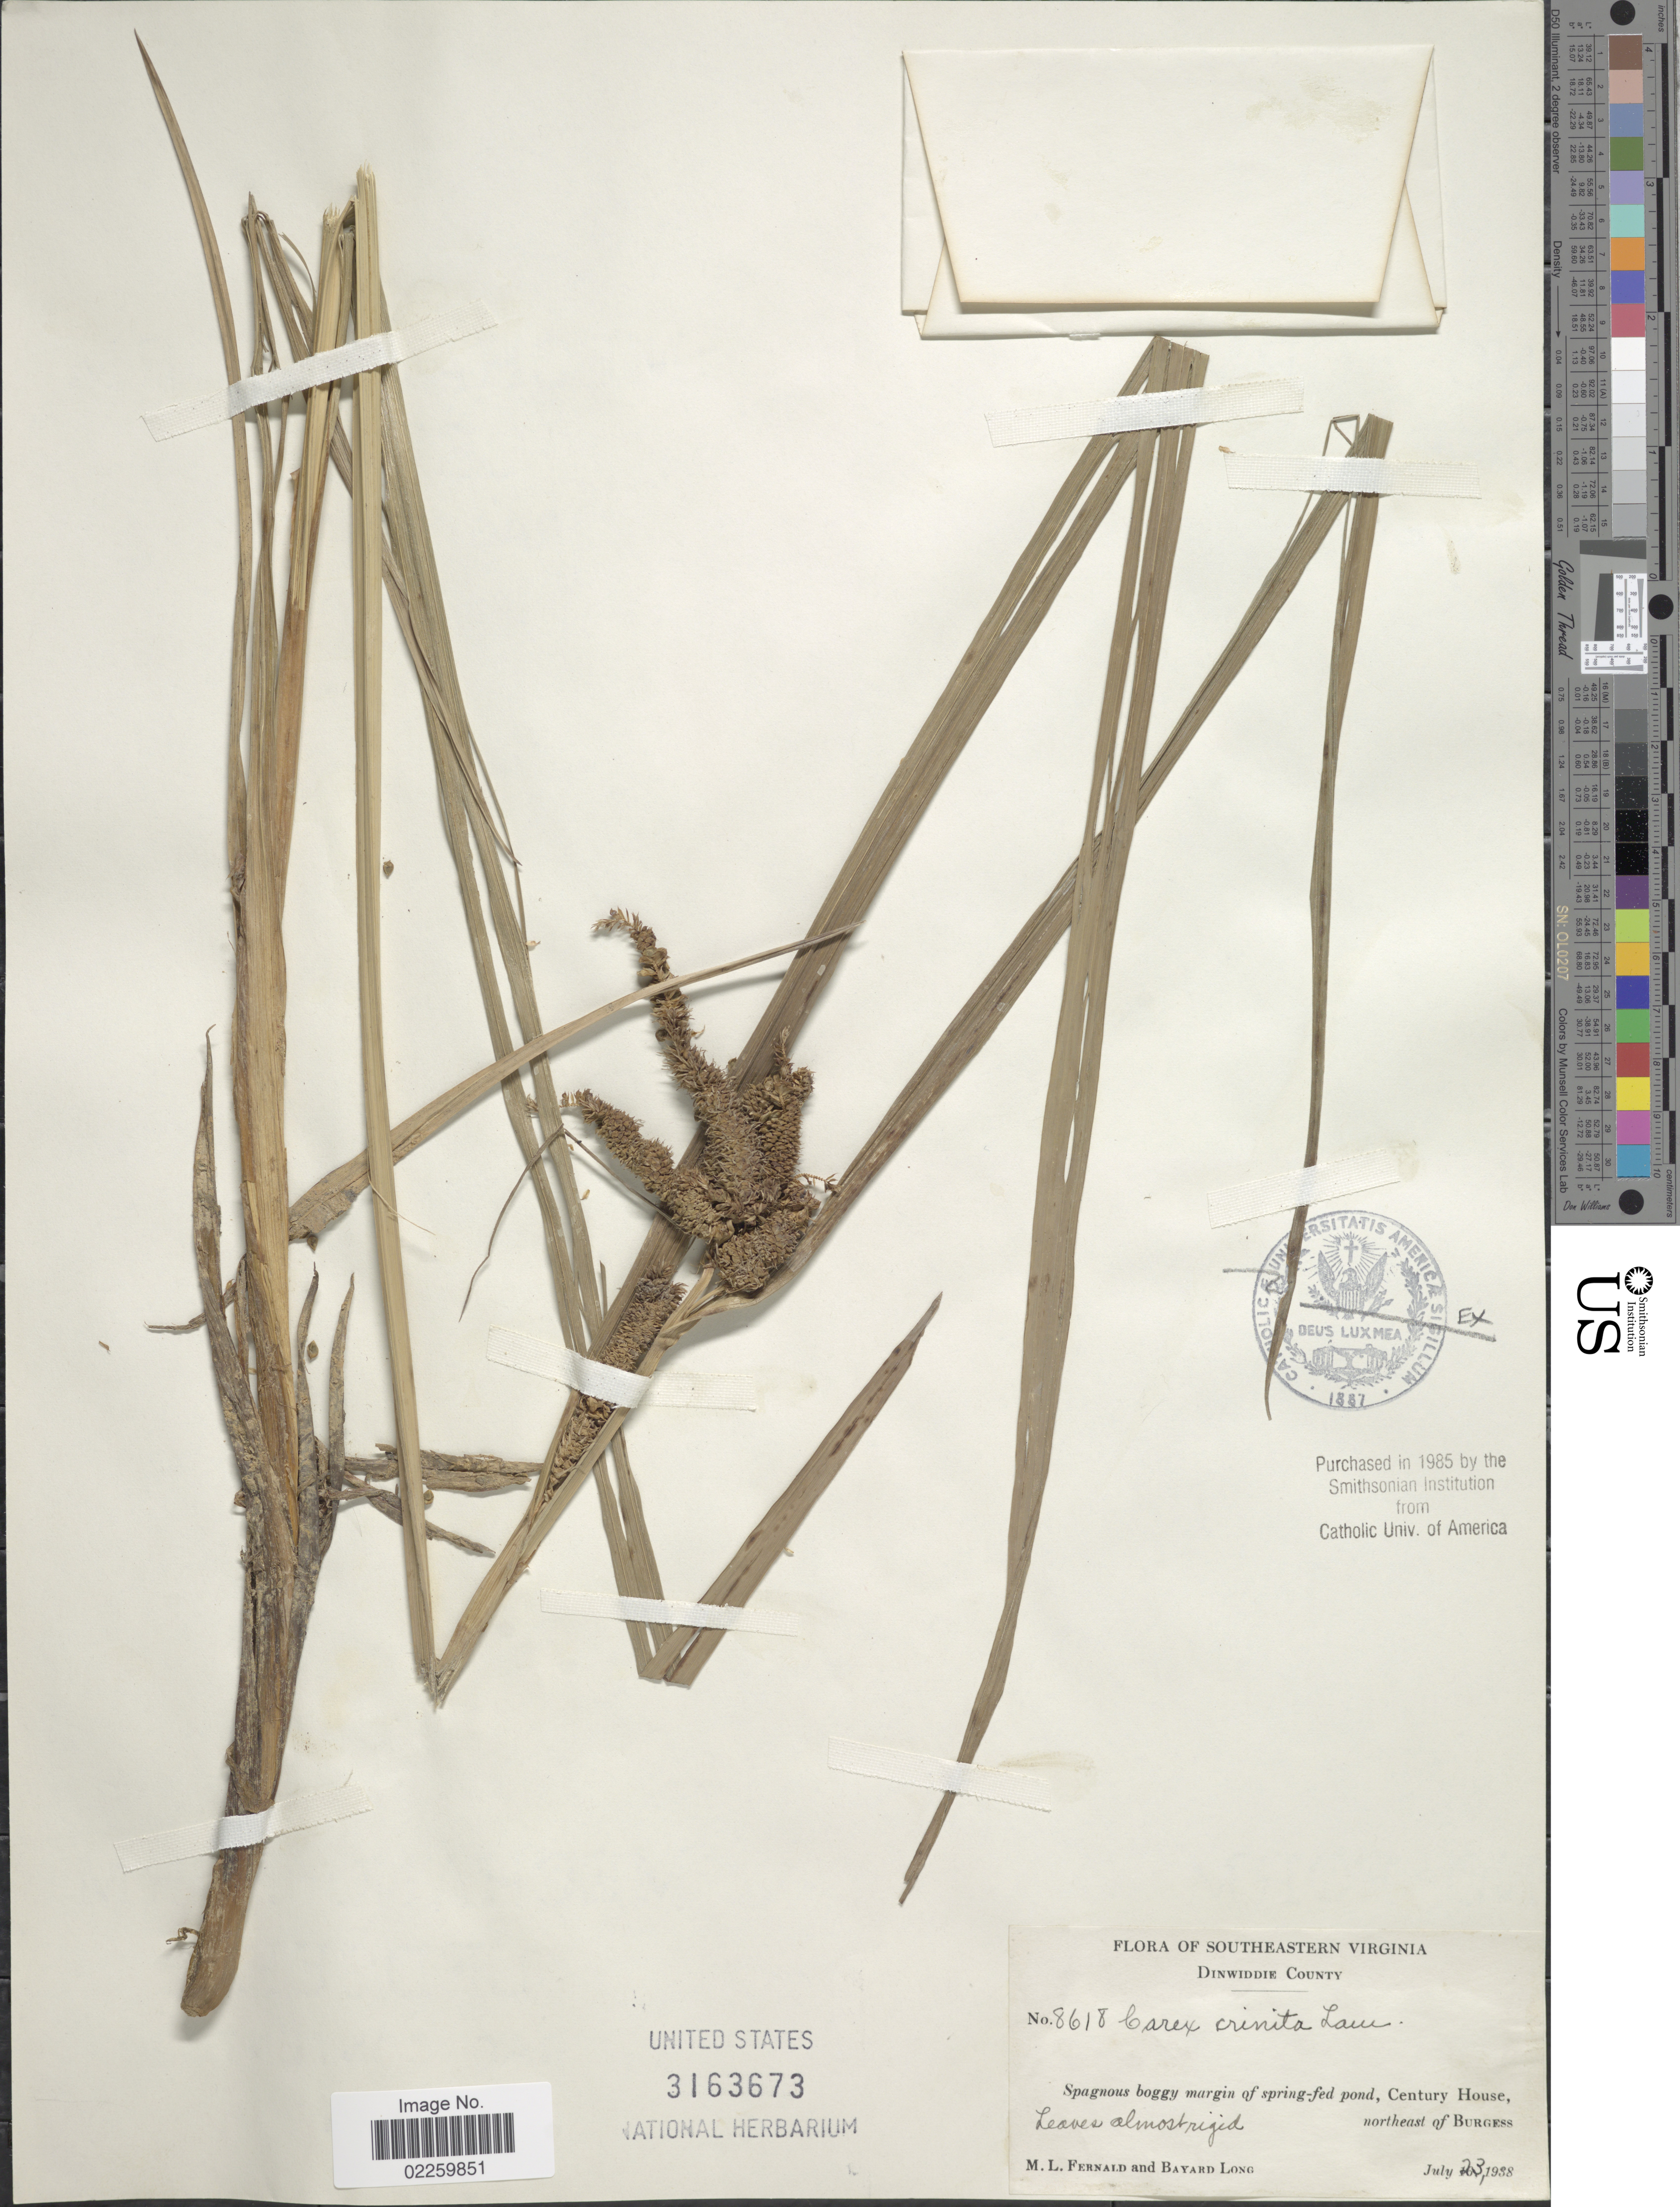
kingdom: Plantae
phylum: Tracheophyta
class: Liliopsida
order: Poales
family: Cyperaceae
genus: Carex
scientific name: Carex crinita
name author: Lam.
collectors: M. L. Fernald & B. Long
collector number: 8618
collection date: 1938-07-23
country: United States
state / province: Virginia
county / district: Dinwiddie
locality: Southeastern Virginia, Dinwiddie County, Spagnous boggy margin of spring-fed, pond, Century House, Northeast of Burgess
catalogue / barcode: US 3163673